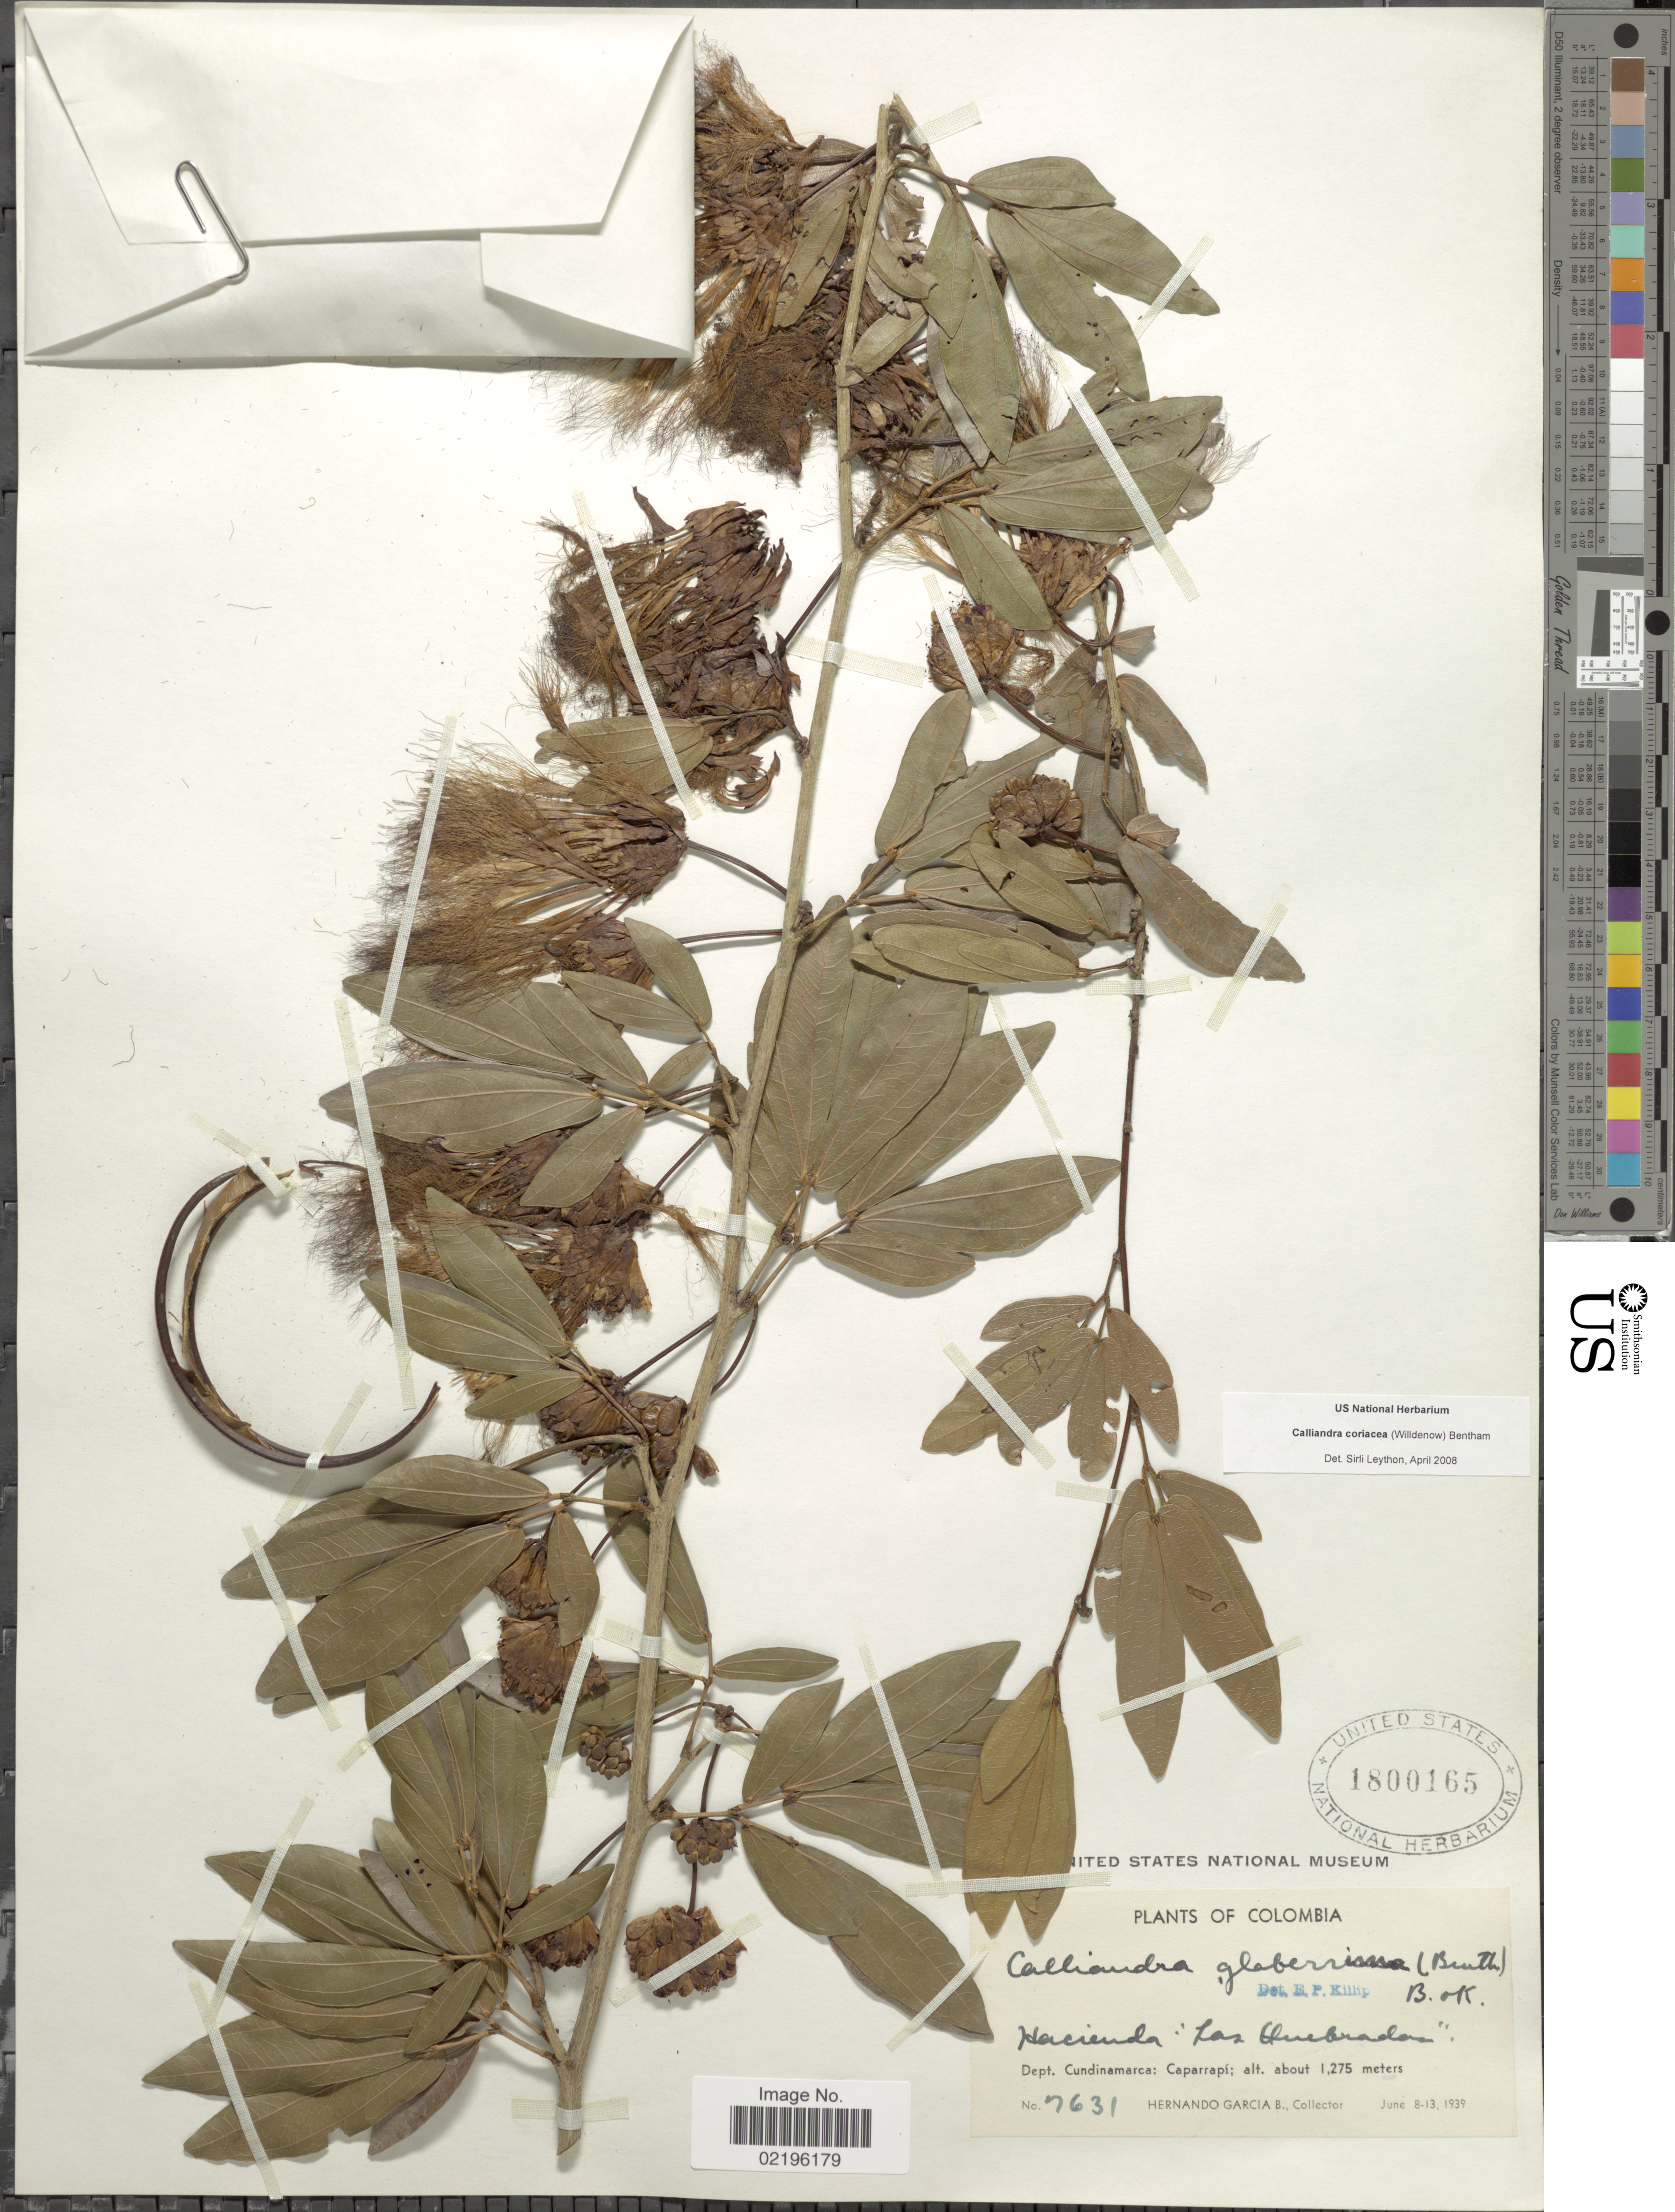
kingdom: Plantae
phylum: Tracheophyta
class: Magnoliopsida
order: Fabales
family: Fabaceae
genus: Calliandra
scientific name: Calliandra coriacea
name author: (Humb. & Bonpl. ex Willd.) Benth.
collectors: H. García Barriga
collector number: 9631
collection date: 1939-06-08/1939-06-13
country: Colombia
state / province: Cundinamarca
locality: Hacienda "Las Quebradas". Dept. Cundinamarca: Caparrapi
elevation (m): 1275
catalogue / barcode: US 1800165